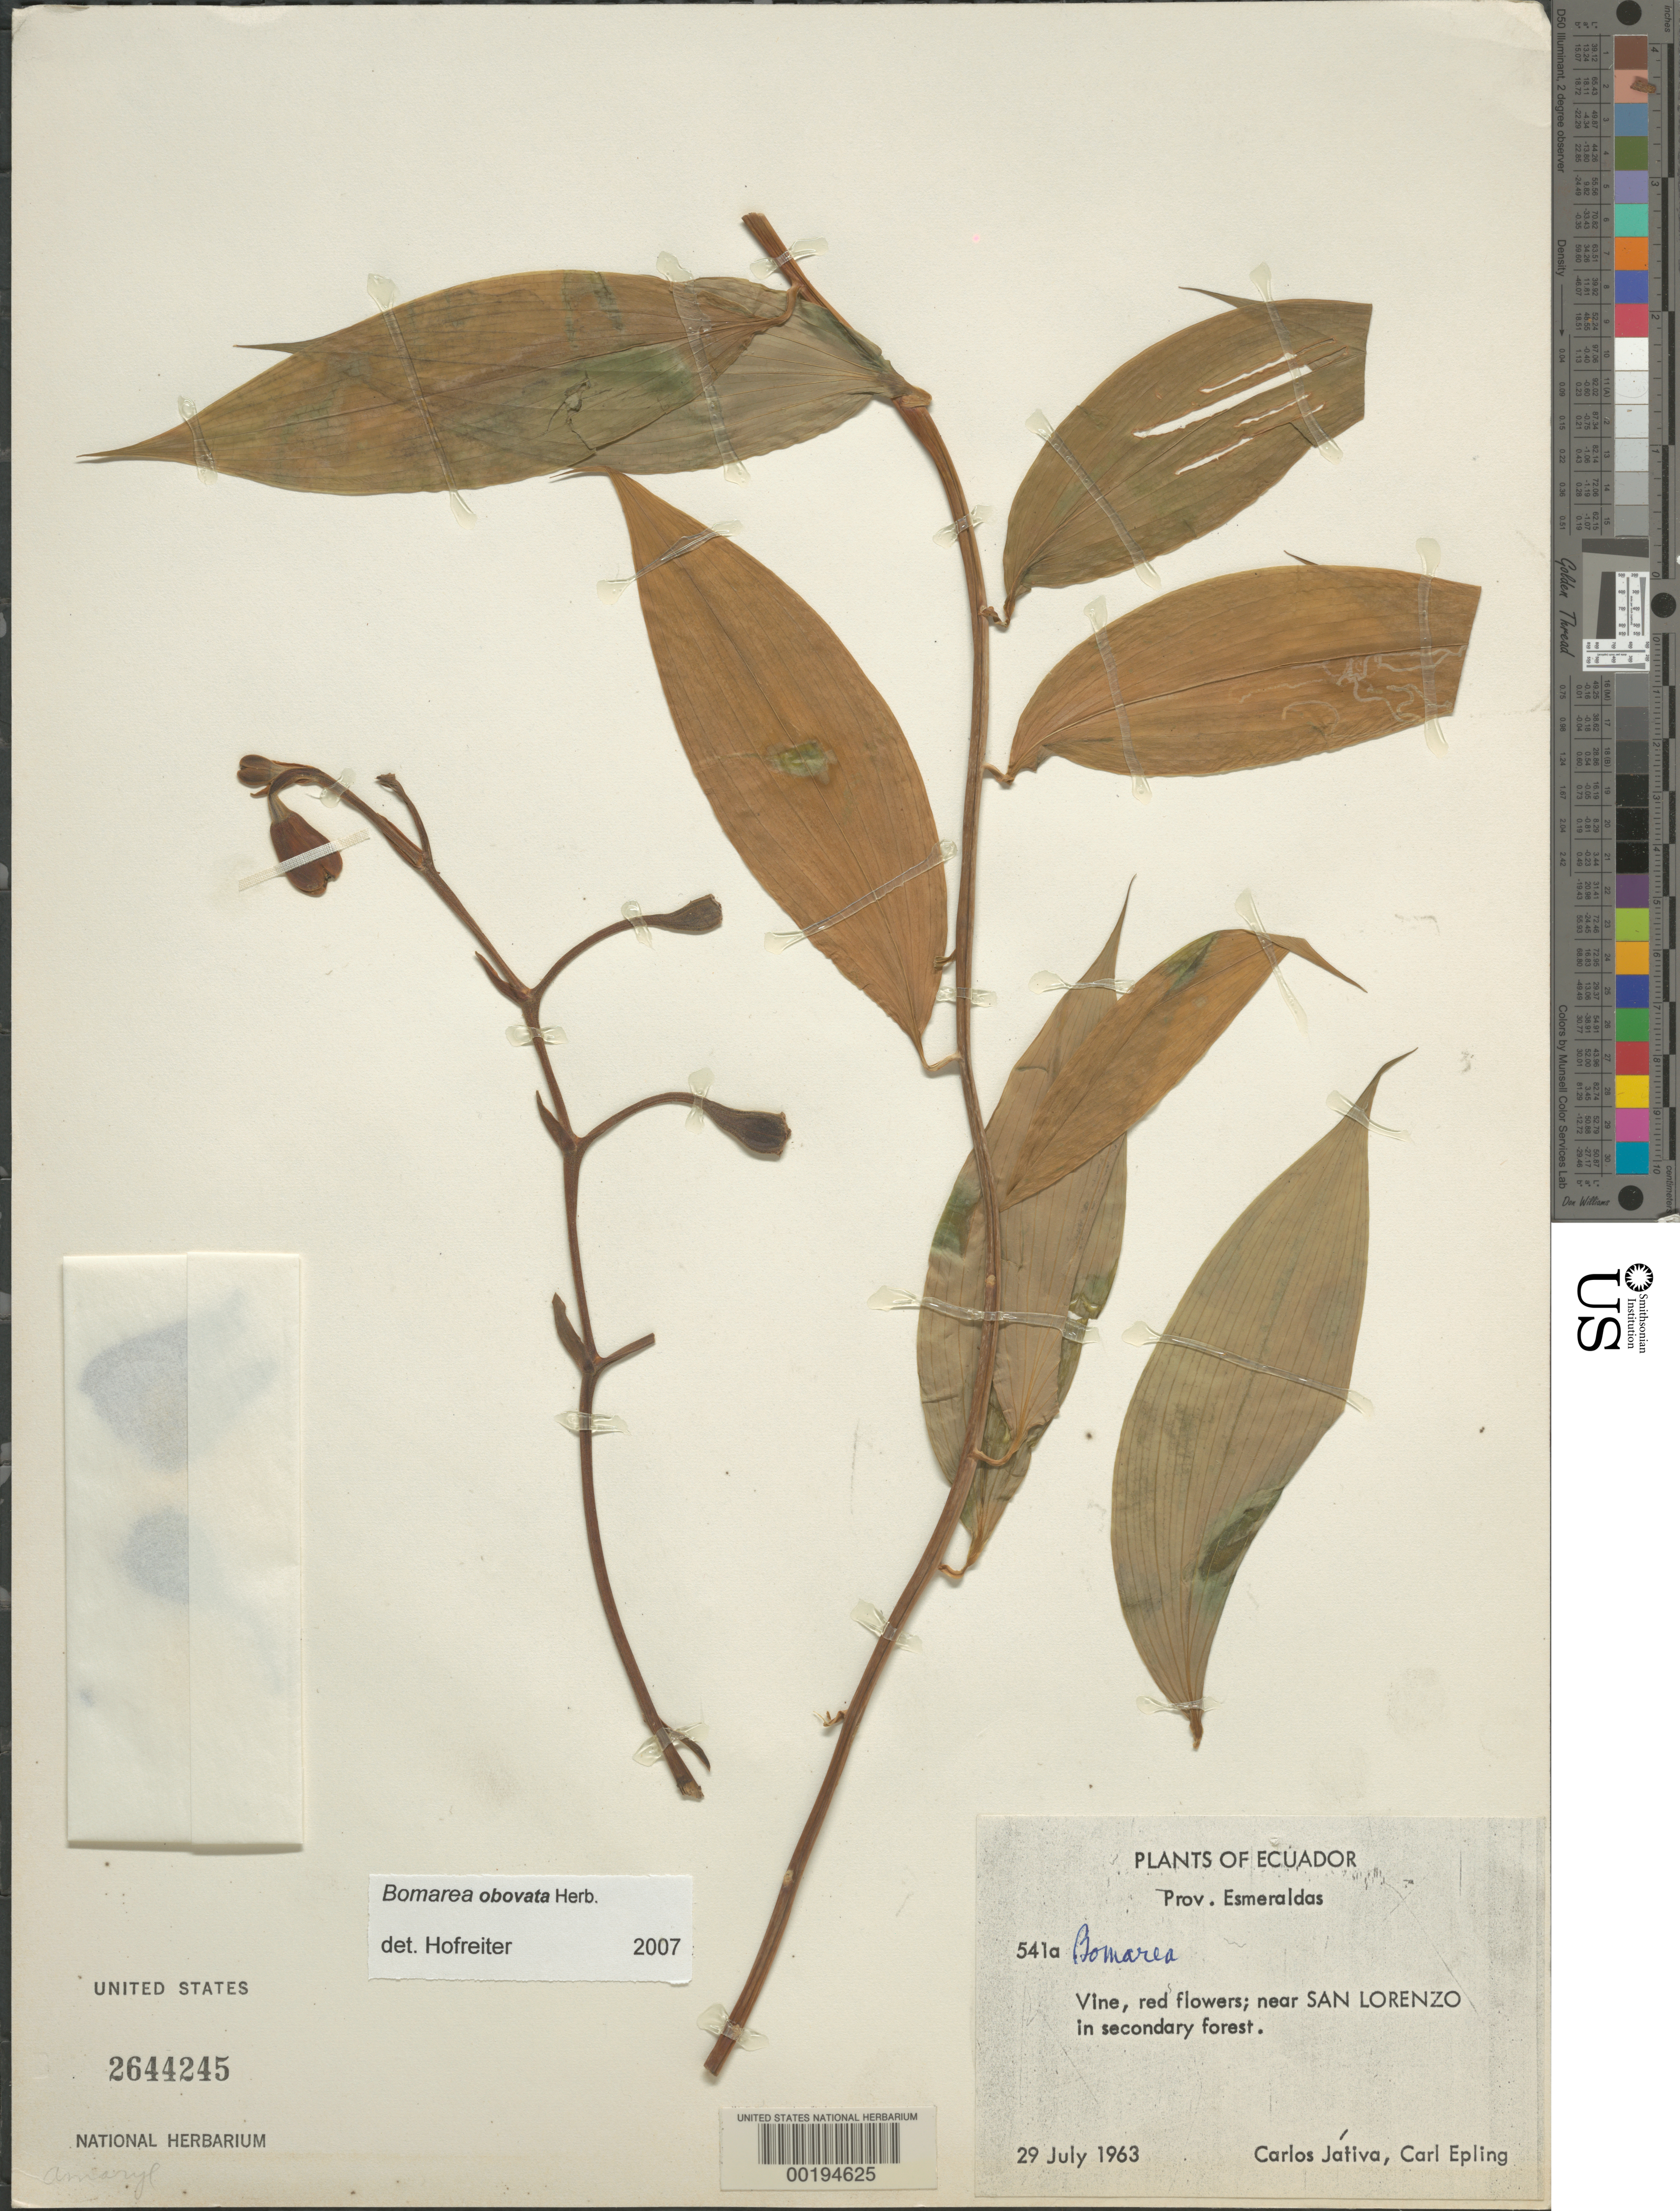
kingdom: Plantae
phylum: Tracheophyta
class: Liliopsida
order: Liliales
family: Alstroemeriaceae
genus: Bomarea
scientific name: Bomarea sp.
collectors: C. D. Játiva & C. C. Epling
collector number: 541a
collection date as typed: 29 Jul 1963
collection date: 1963-07-29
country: Ecuador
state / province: Esmeraldas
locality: Near San Lorenzo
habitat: Secondary forest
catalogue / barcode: US 2644245